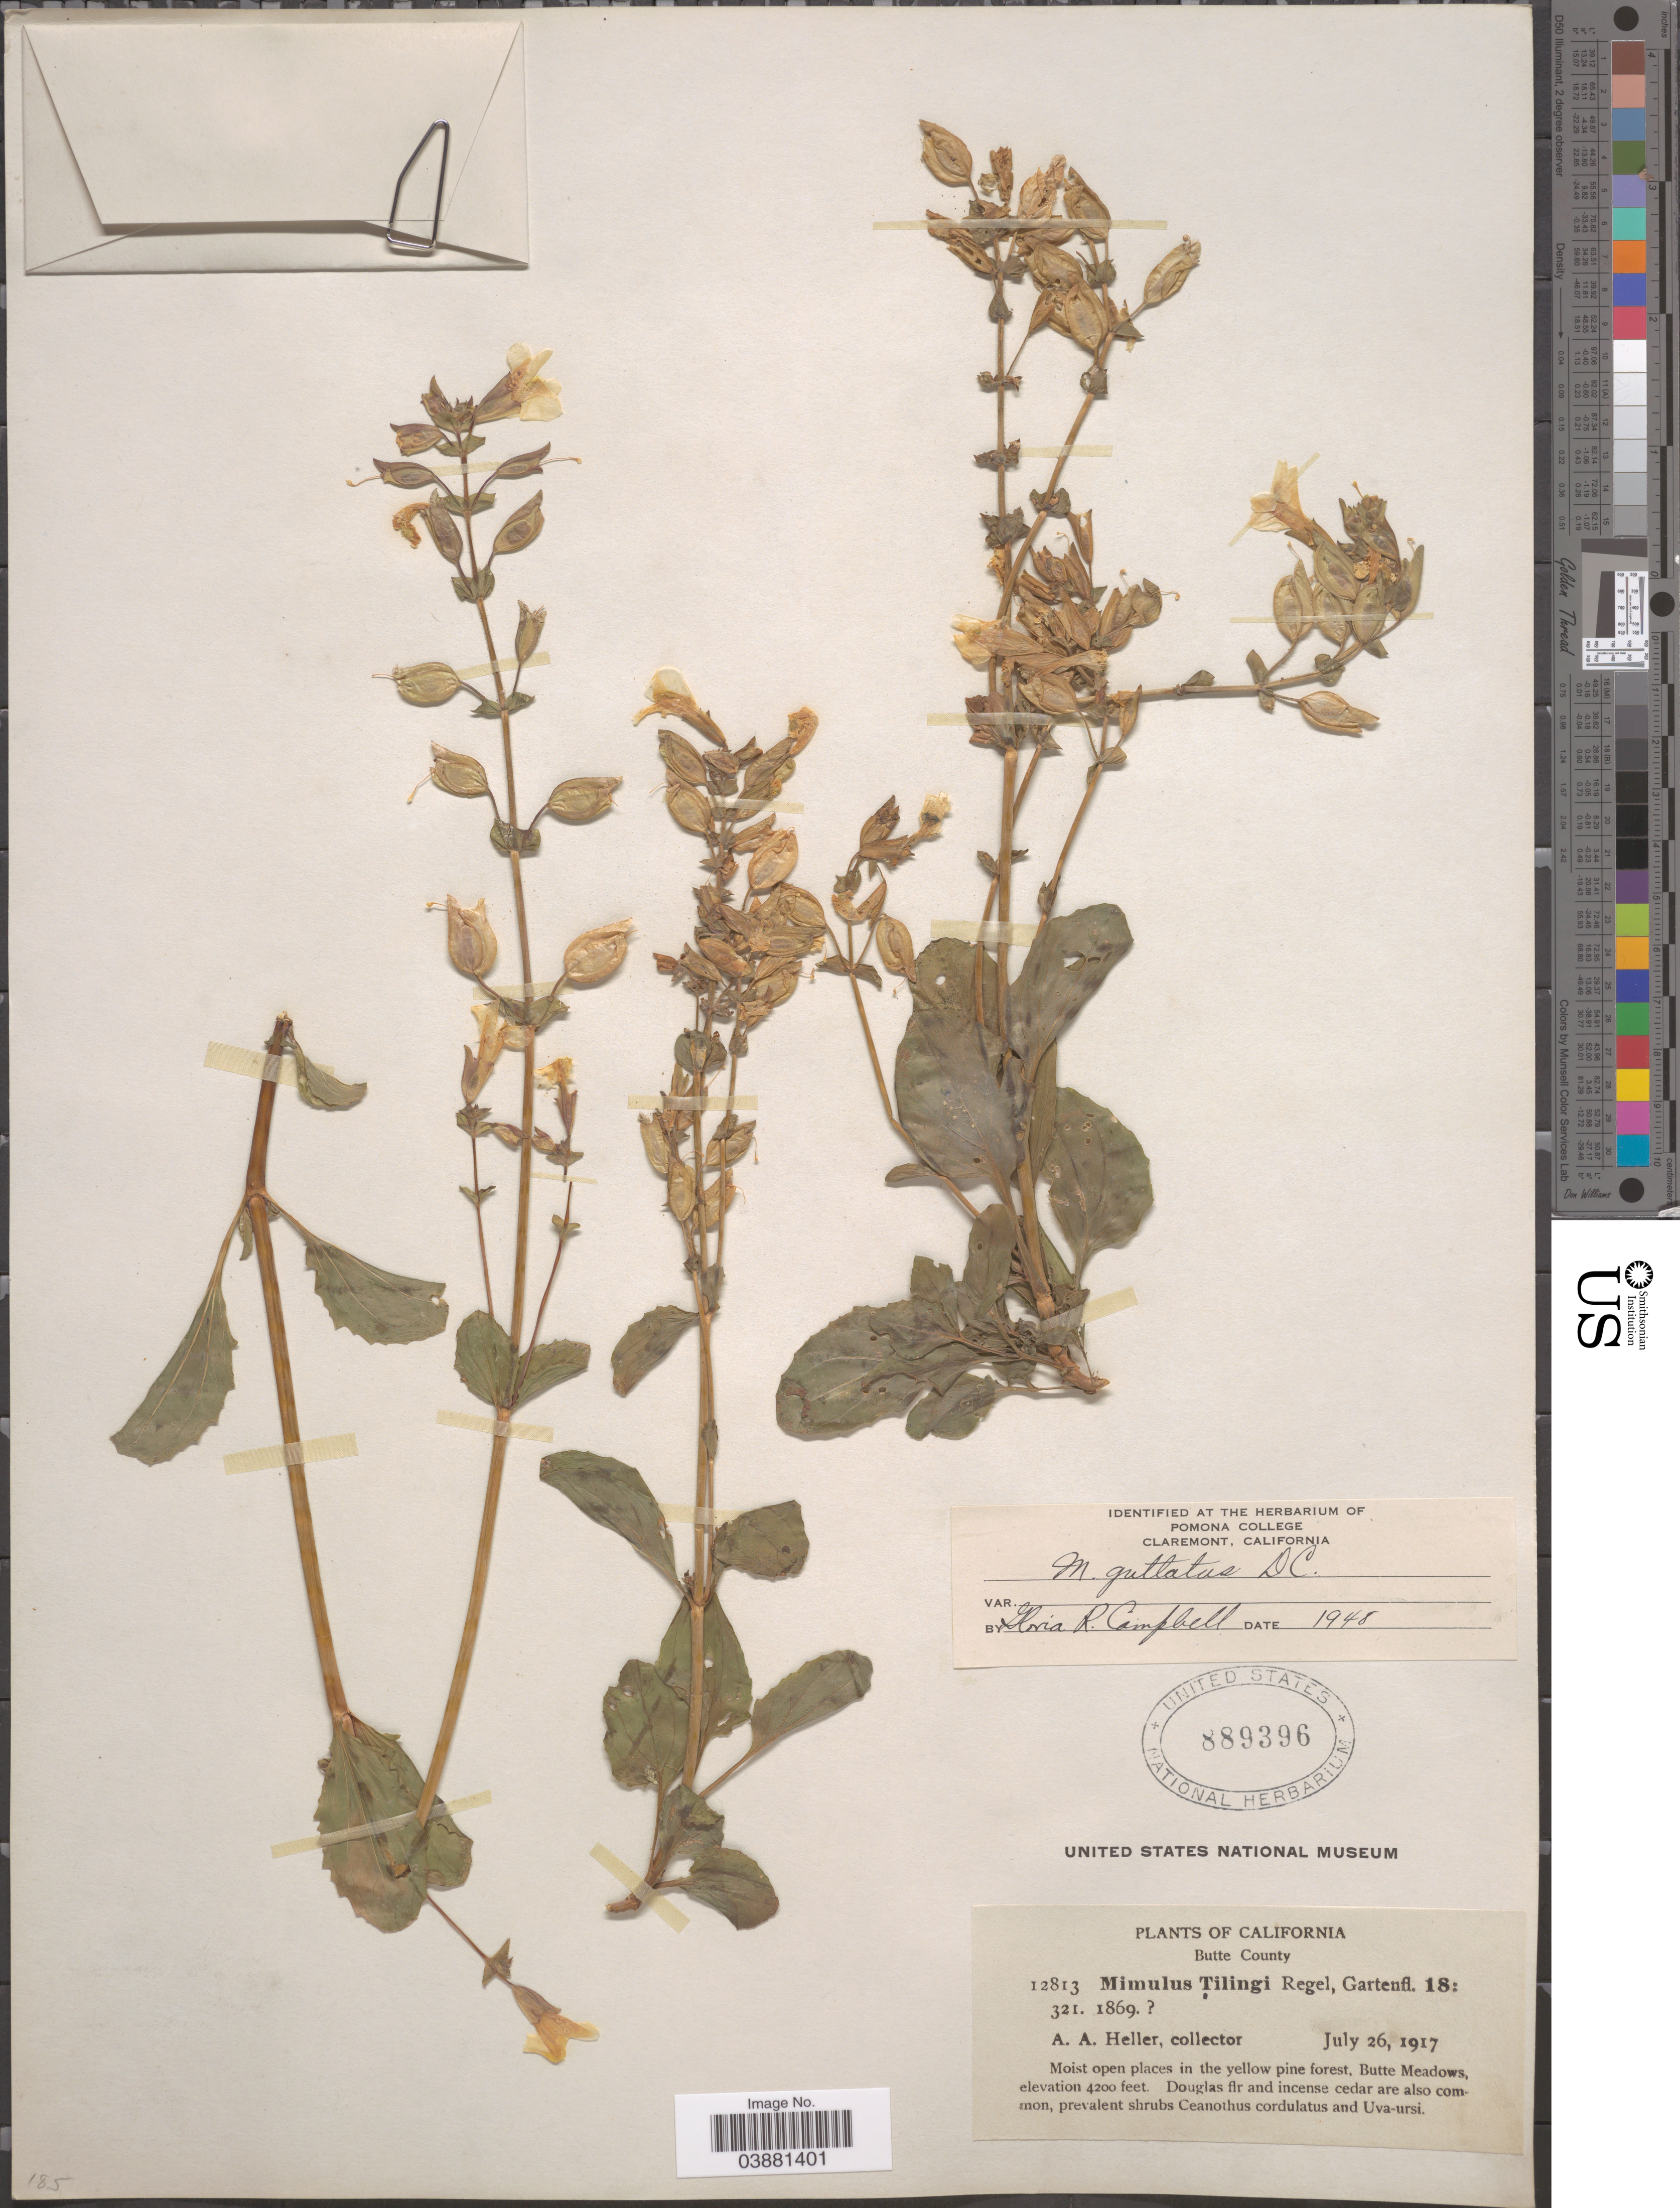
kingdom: Plantae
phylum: Tracheophyta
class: Magnoliopsida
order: Lamiales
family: Phrymaceae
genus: Mimulus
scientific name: Mimulus guttatus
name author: DC.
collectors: A. A. Heller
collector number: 12813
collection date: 1917-07-26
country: United States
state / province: California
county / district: Butte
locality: Butte County. Moist open places in the yellow pine forest, Butte Meadows.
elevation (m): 1280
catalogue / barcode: US 889396